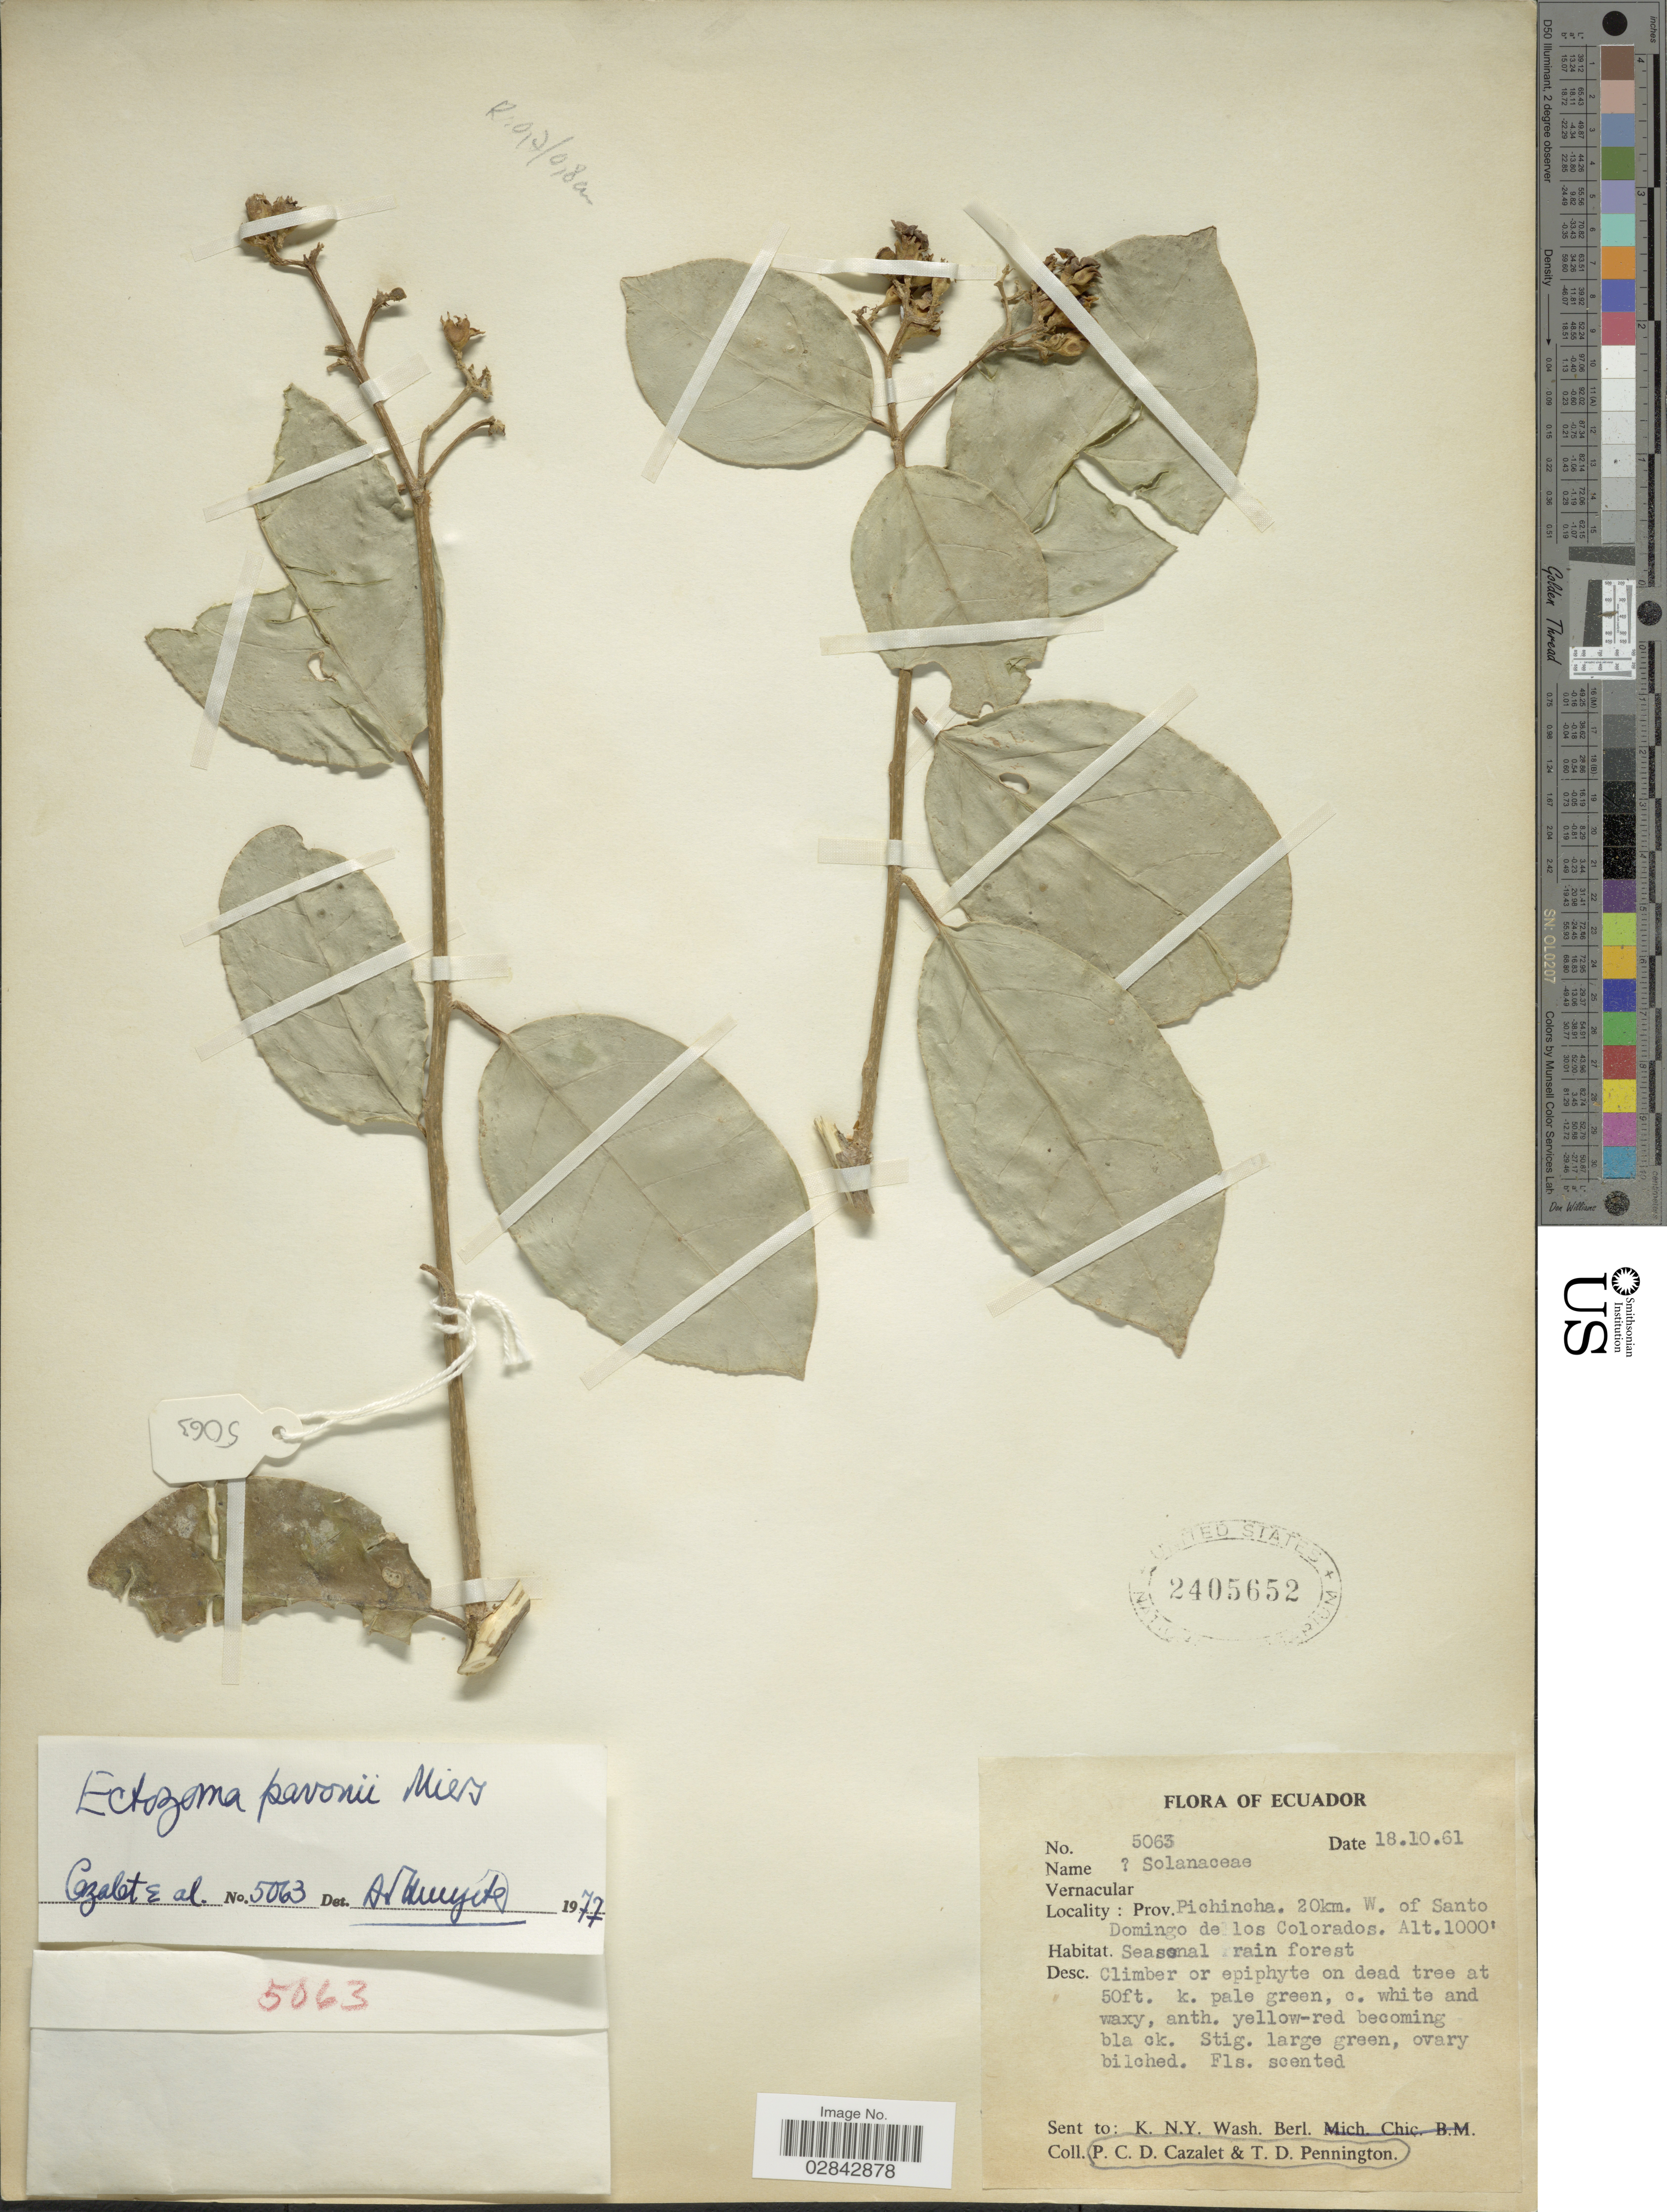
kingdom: Plantae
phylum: Tracheophyta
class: Magnoliopsida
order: Solanales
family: Solanaceae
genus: Markea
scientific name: Markea pavonii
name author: (Miers) D'Arcy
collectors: P. C. D. Cazalet & T. D. Pennington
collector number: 5063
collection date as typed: Transcribed d/m/y: 18/10/61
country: Ecuador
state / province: Pichincha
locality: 20 km. W. of Santo Domingo de los Colorados.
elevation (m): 305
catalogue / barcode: US 2405652